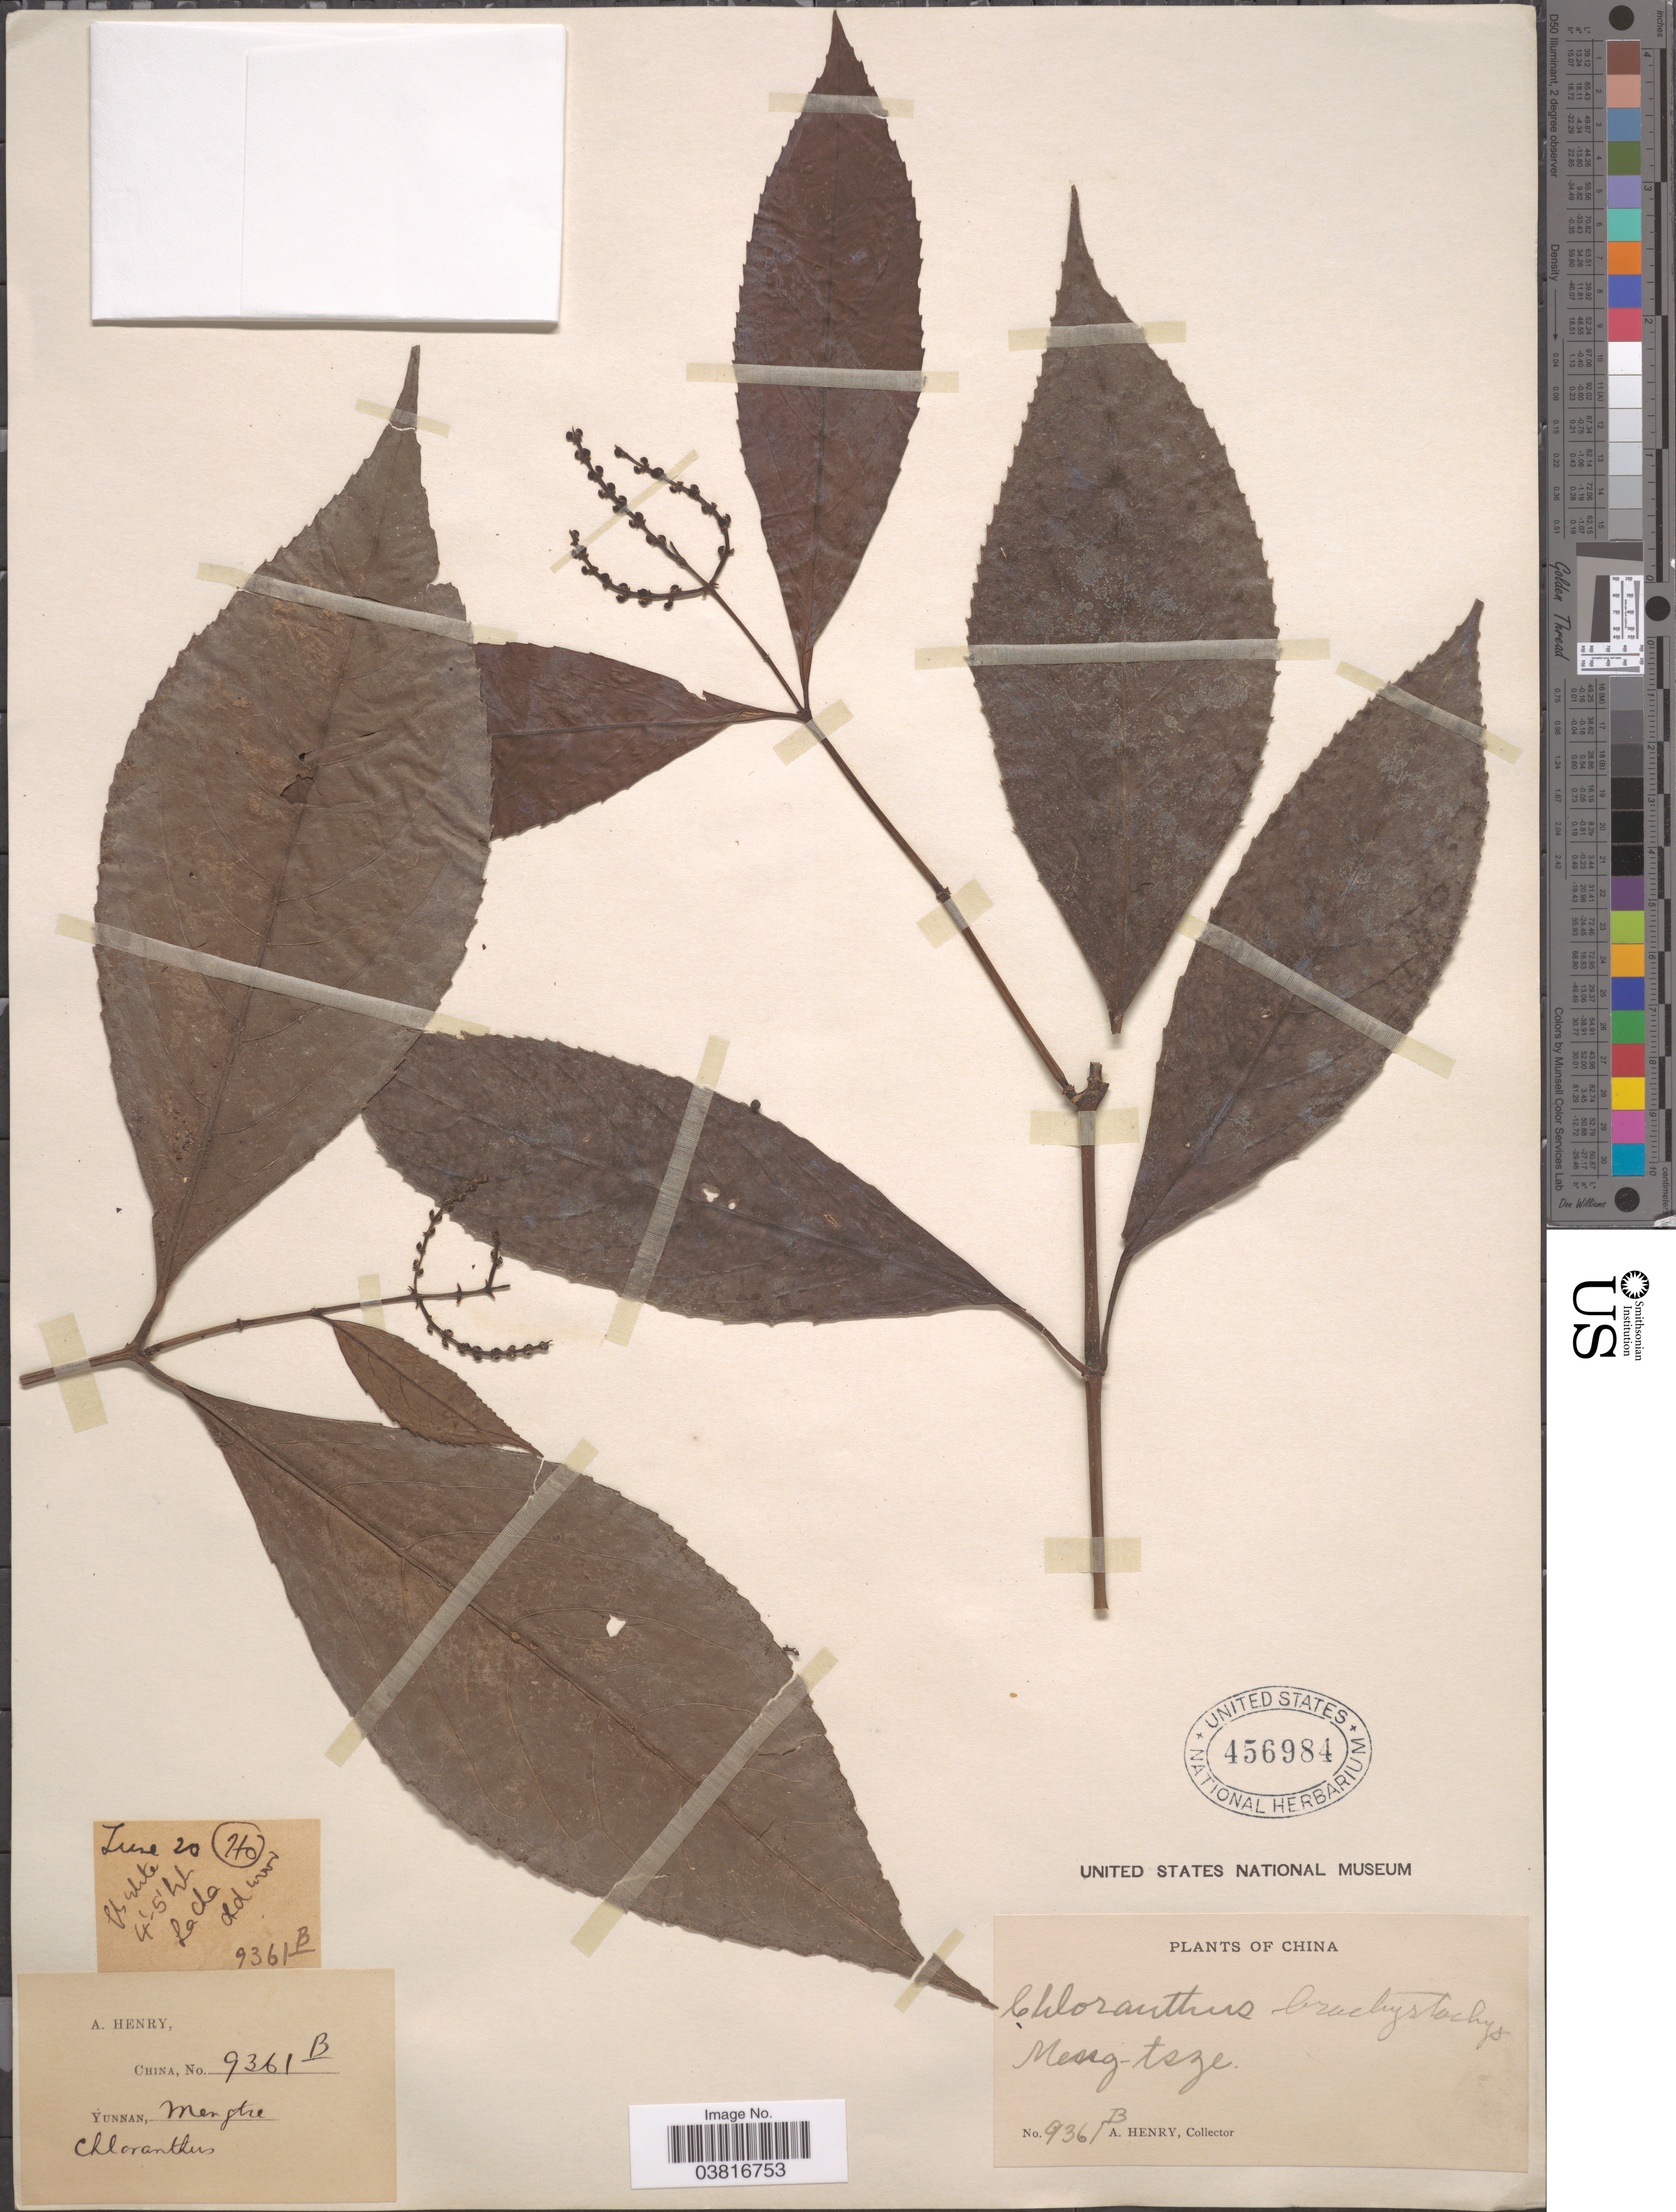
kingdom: Plantae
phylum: Tracheophyta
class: Magnoliopsida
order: Chloranthales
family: Chloranthaceae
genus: Chloranthus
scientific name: Chloranthus brachystachys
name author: Blume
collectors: A. Henry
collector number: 9361 B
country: China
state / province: Yunnan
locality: Meng-tsze.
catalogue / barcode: US 456984